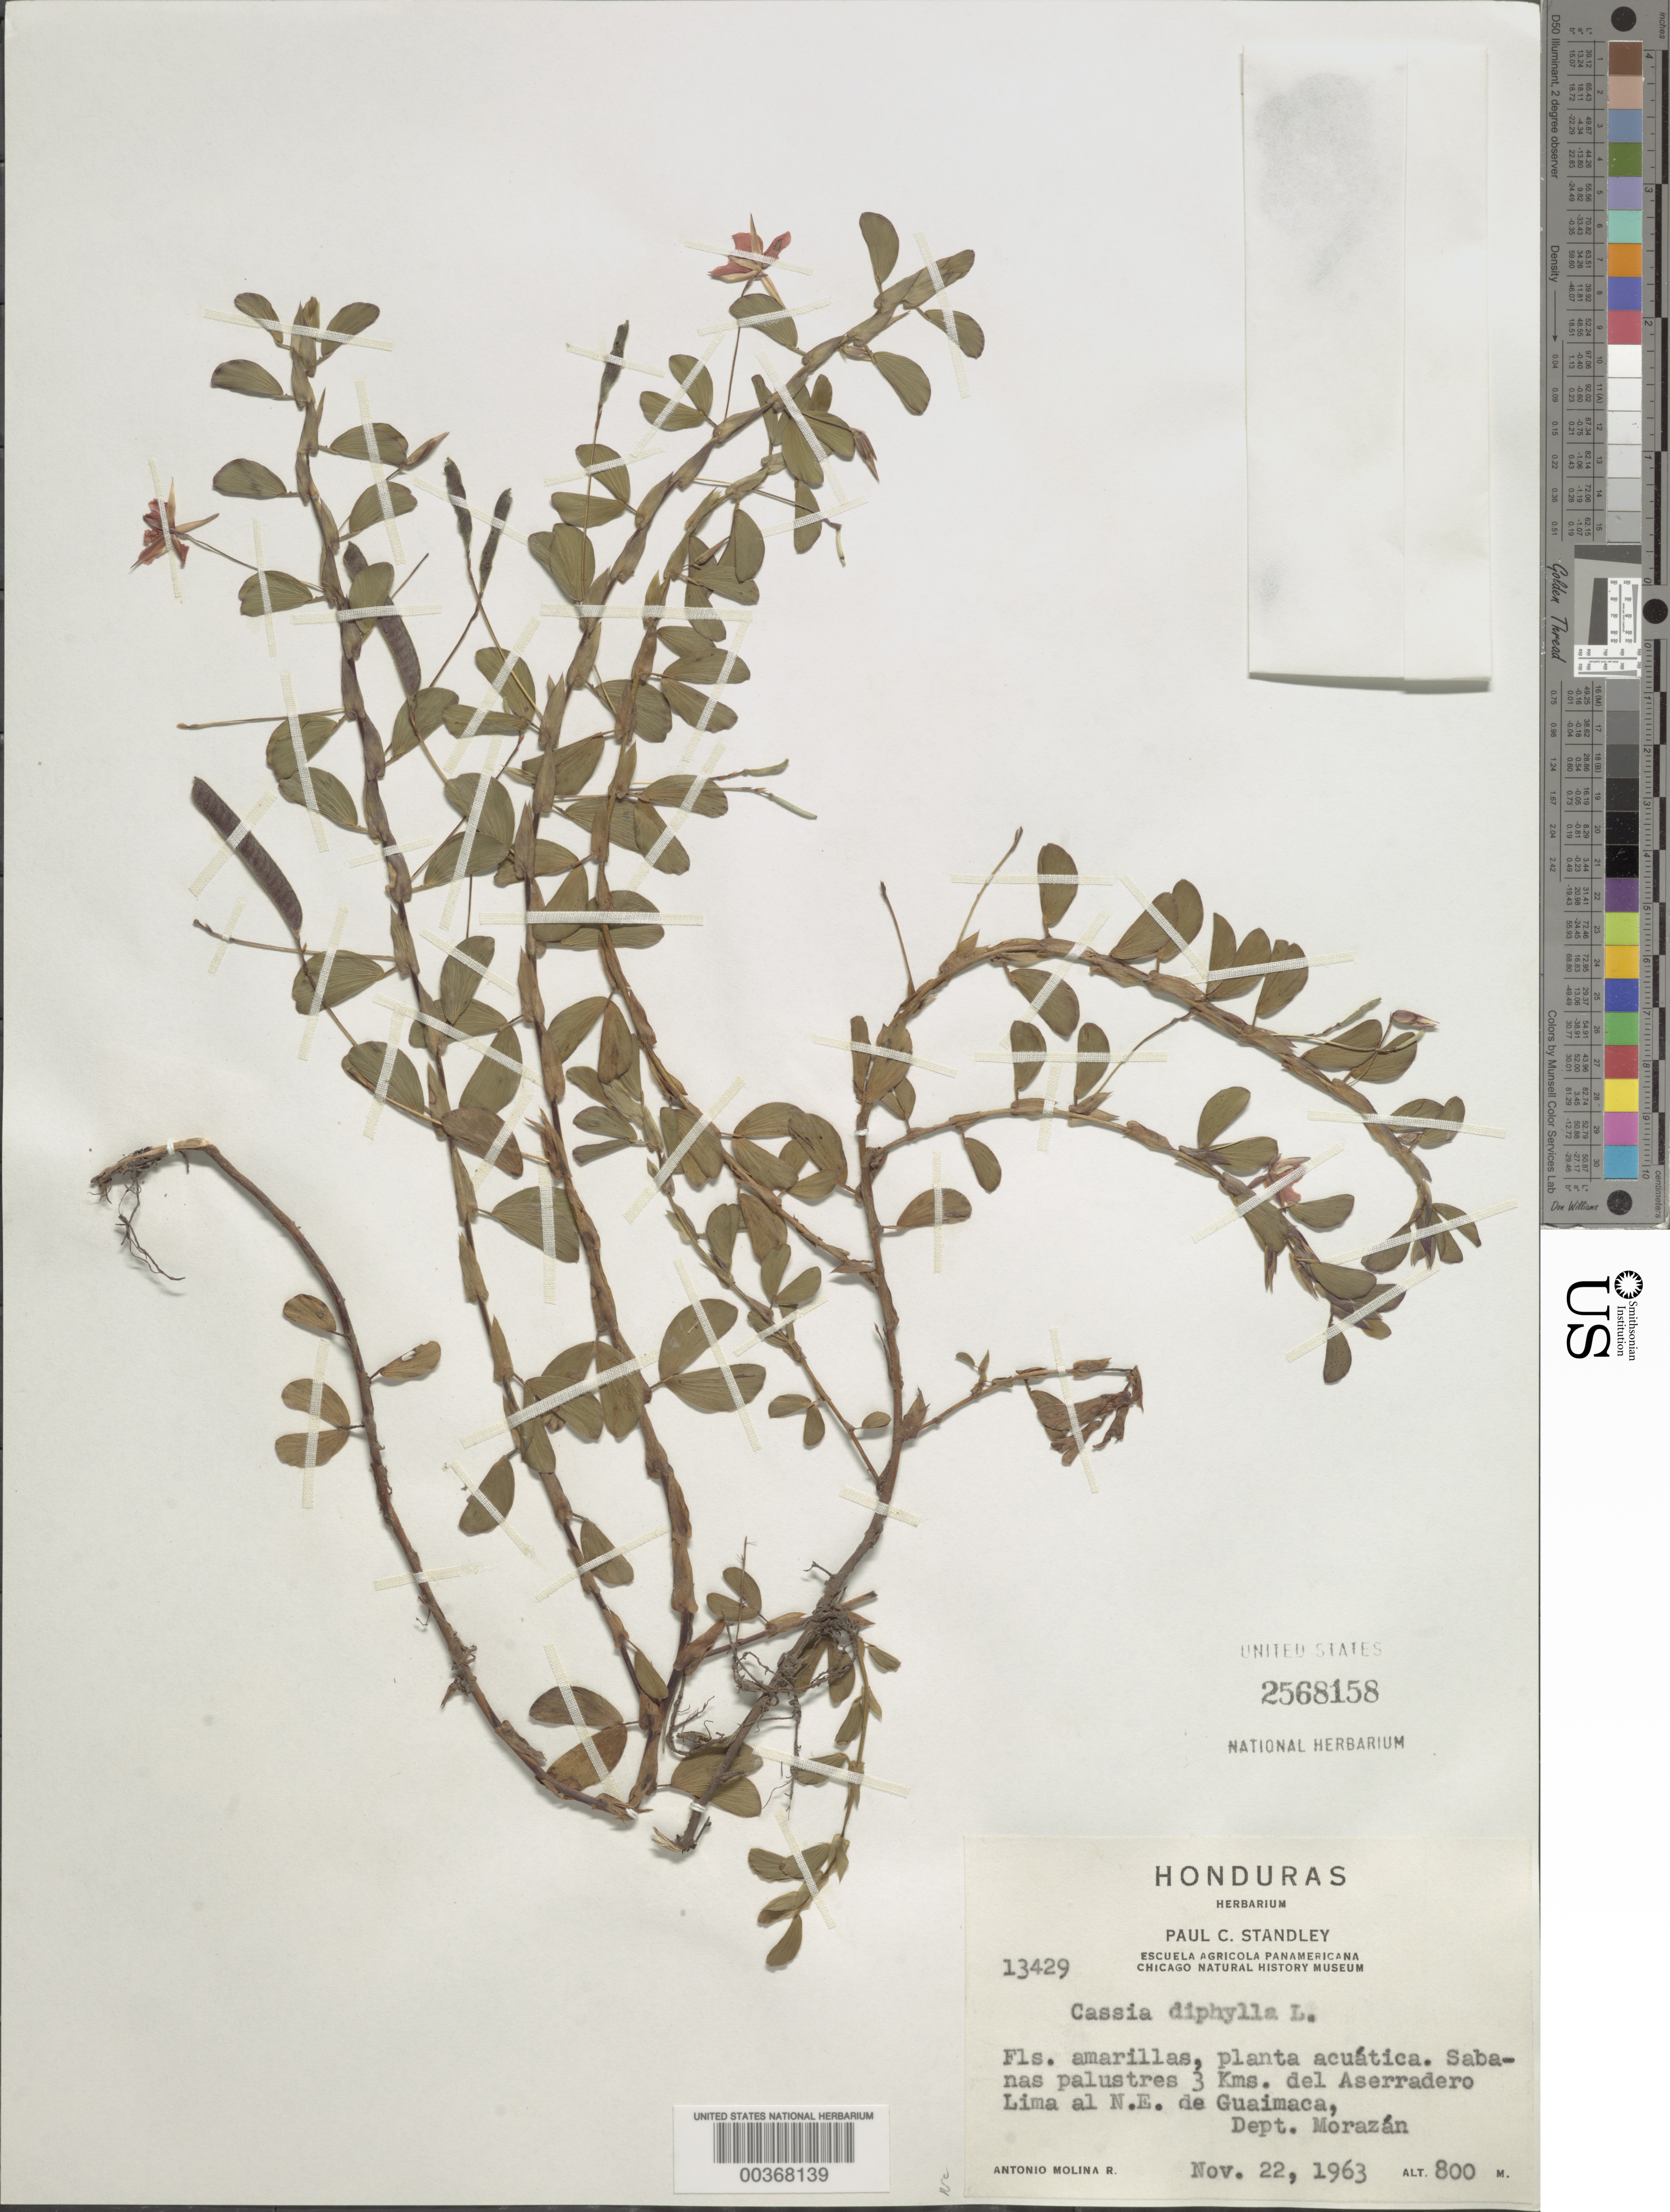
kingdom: Plantae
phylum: Tracheophyta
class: Magnoliopsida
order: Fabales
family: Fabaceae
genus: Chamaecrista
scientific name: Chamaecrista diphylla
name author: (L.) Greene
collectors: A. Molina R.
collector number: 13429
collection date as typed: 22 Nov 1963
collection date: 1963-11-22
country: Honduras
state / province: Fco. Morazán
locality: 3 km del Aserradero Lima al NE of Guaimaca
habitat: Sabanas palustres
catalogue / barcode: US 2568158